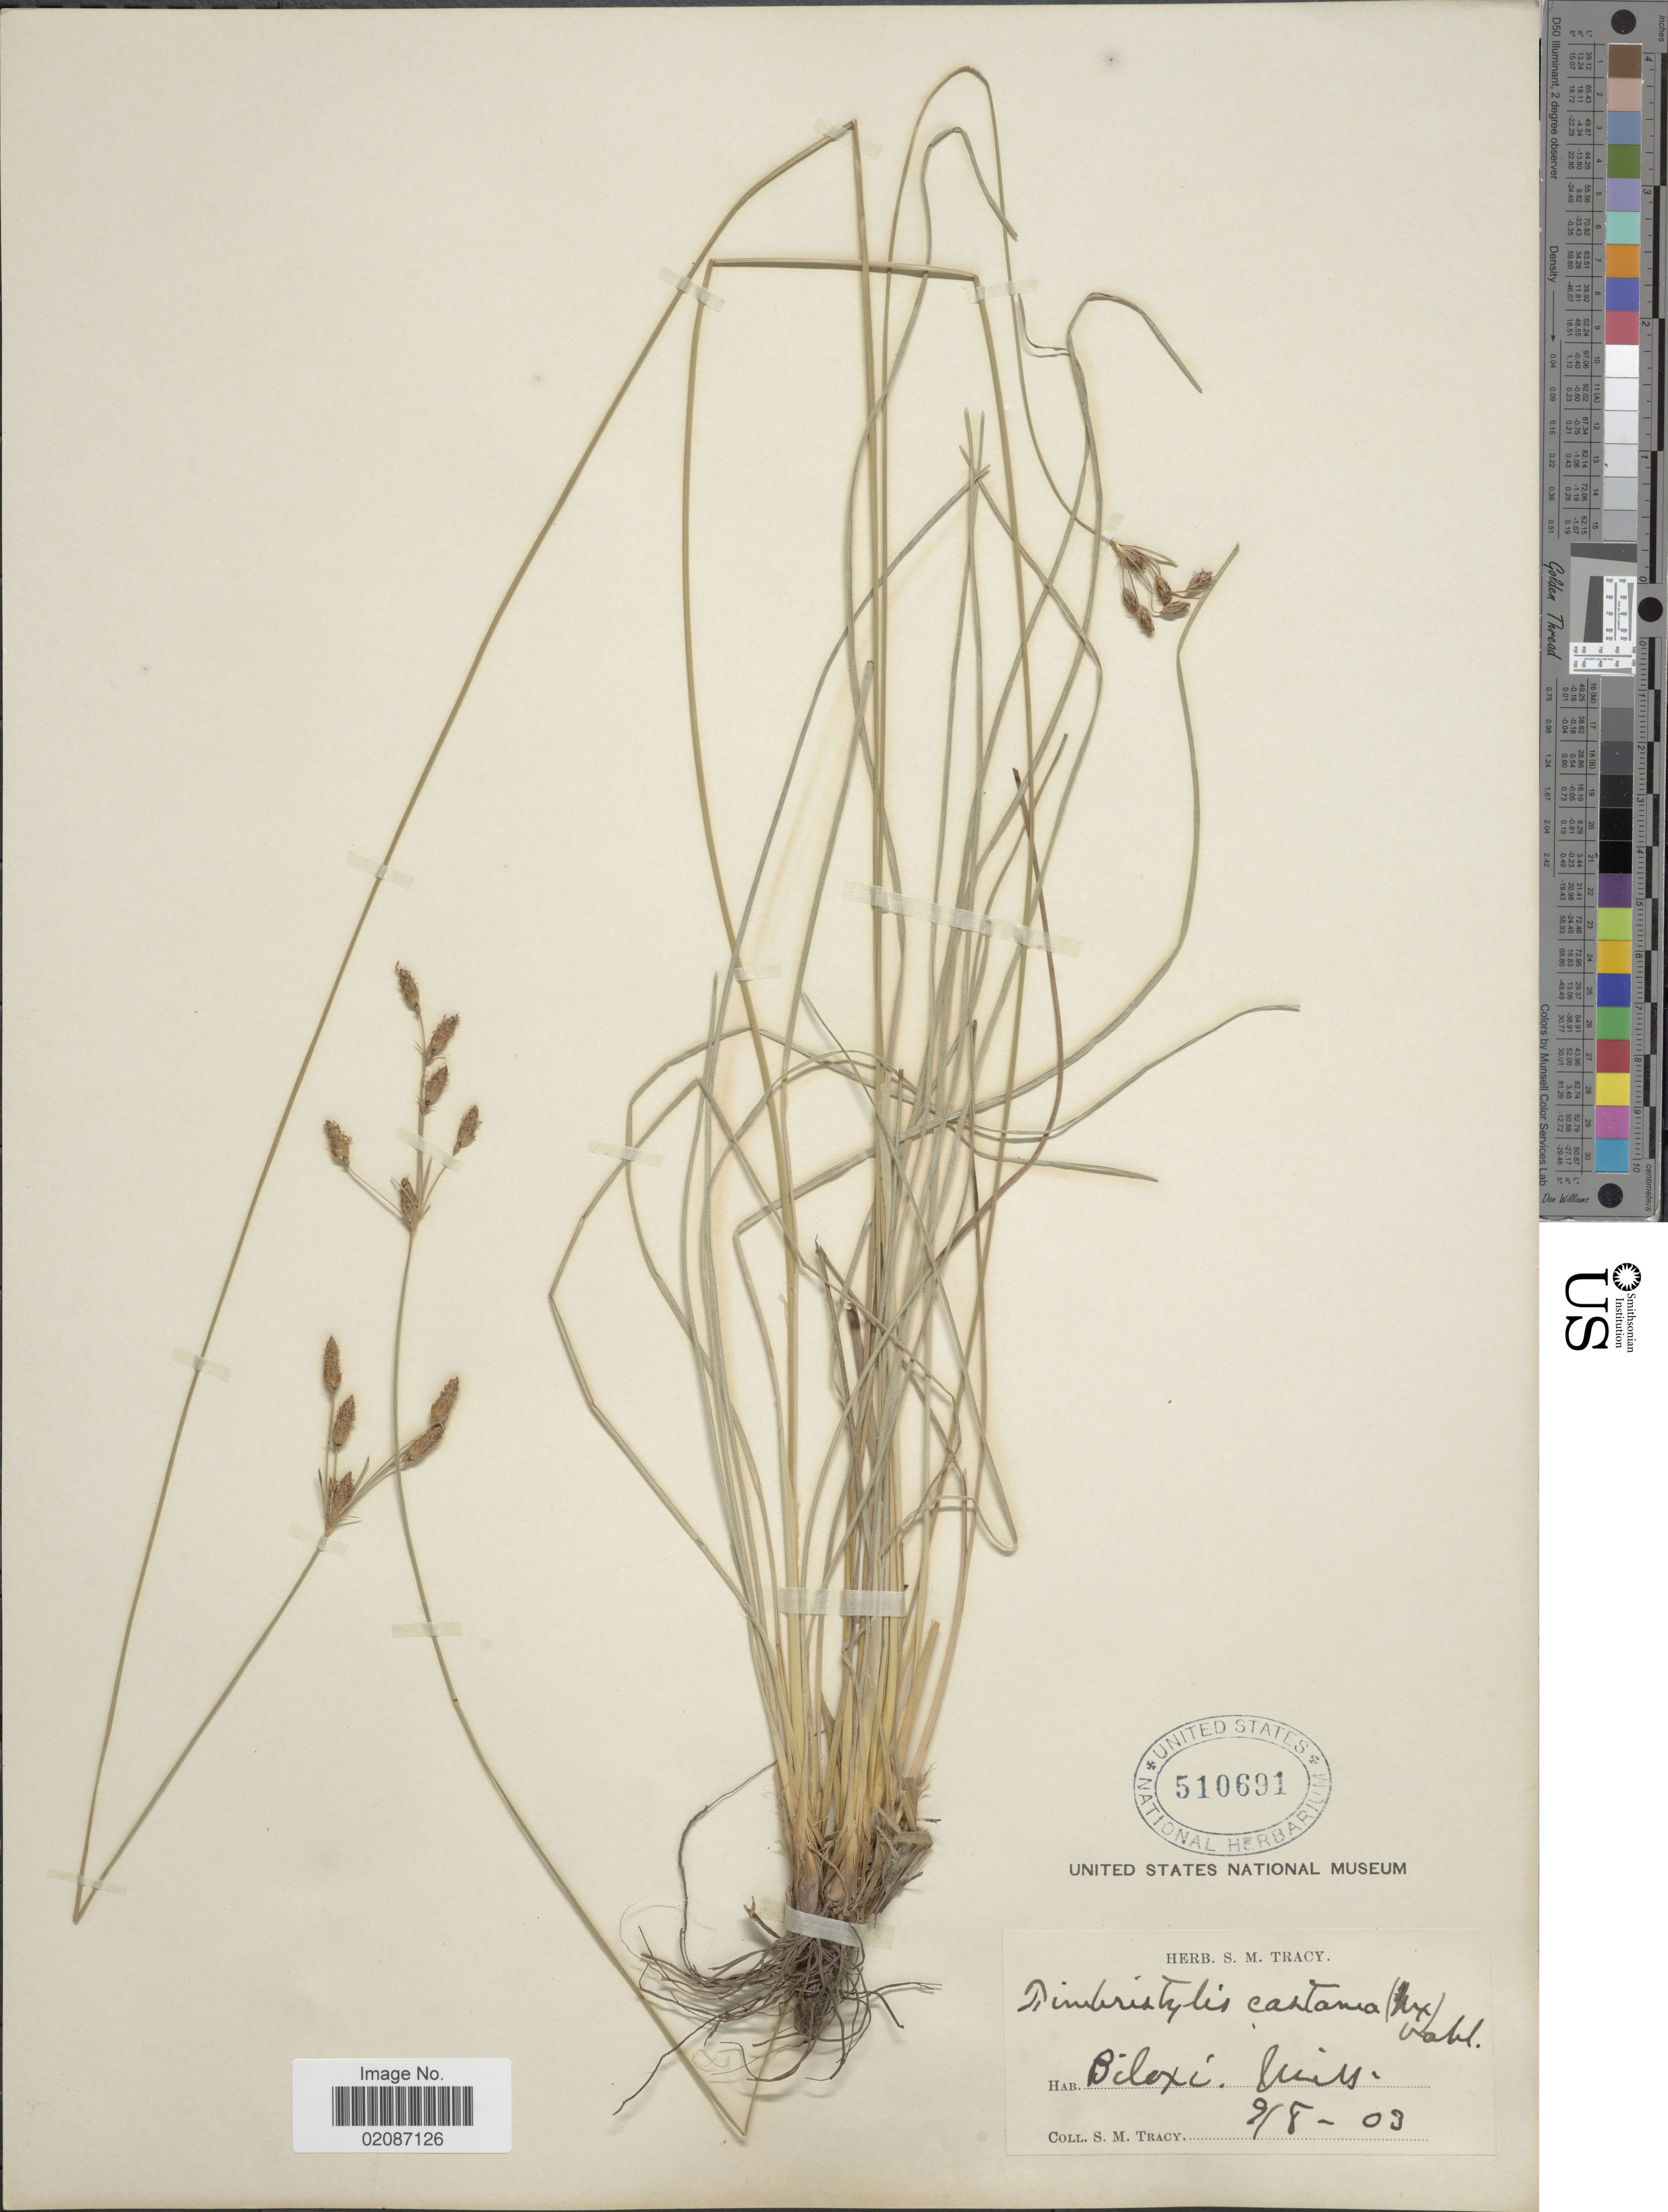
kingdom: Plantae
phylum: Tracheophyta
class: Liliopsida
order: Poales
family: Cyperaceae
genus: Fimbristylis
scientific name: Fimbristylis puberula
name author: (Michx.) Vahl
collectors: S. M. Tracy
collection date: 1903-09-08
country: United States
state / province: Mississippi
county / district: Harrison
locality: Biloxi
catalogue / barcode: US 510691